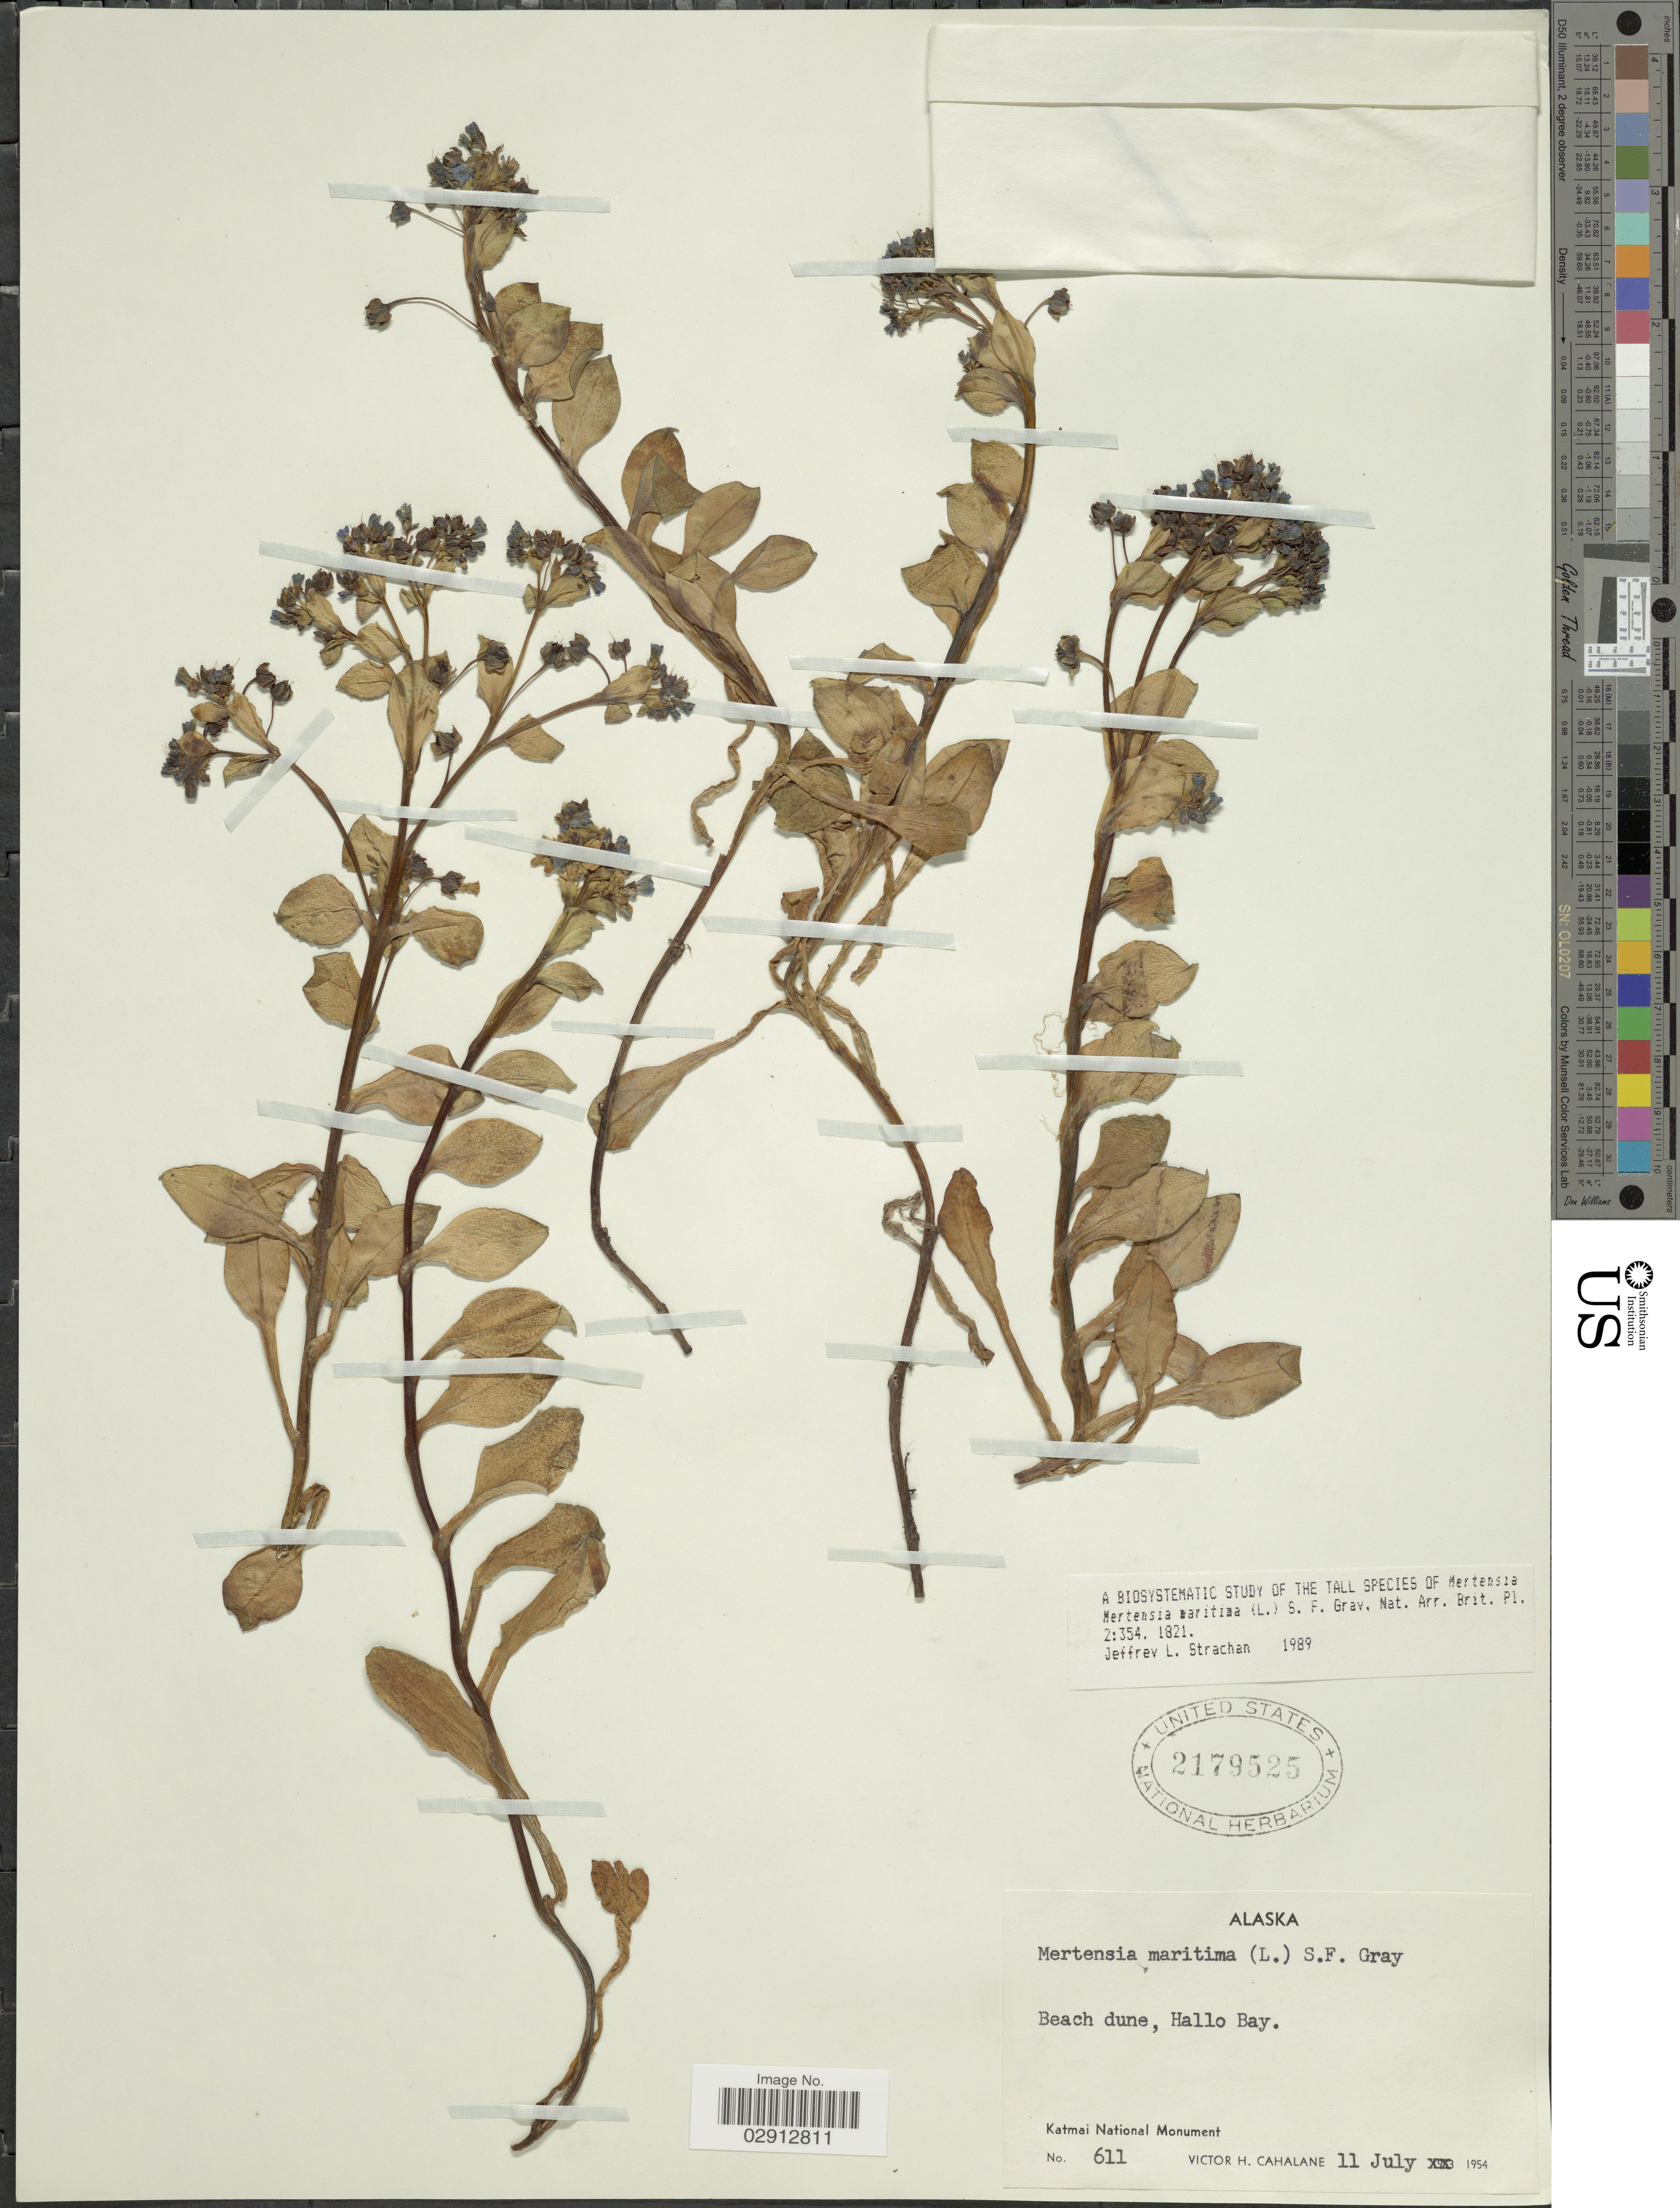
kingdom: Plantae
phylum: Tracheophyta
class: Magnoliopsida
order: Boraginales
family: Boraginaceae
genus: Mertensia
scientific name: Mertensia maritima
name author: (L.) S.F. Gray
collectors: V. Cahalane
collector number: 611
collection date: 1954-07-11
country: United States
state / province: Alaska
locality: Beach dune, Hallo Bay. Katmai National Monument.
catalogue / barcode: US 2179525